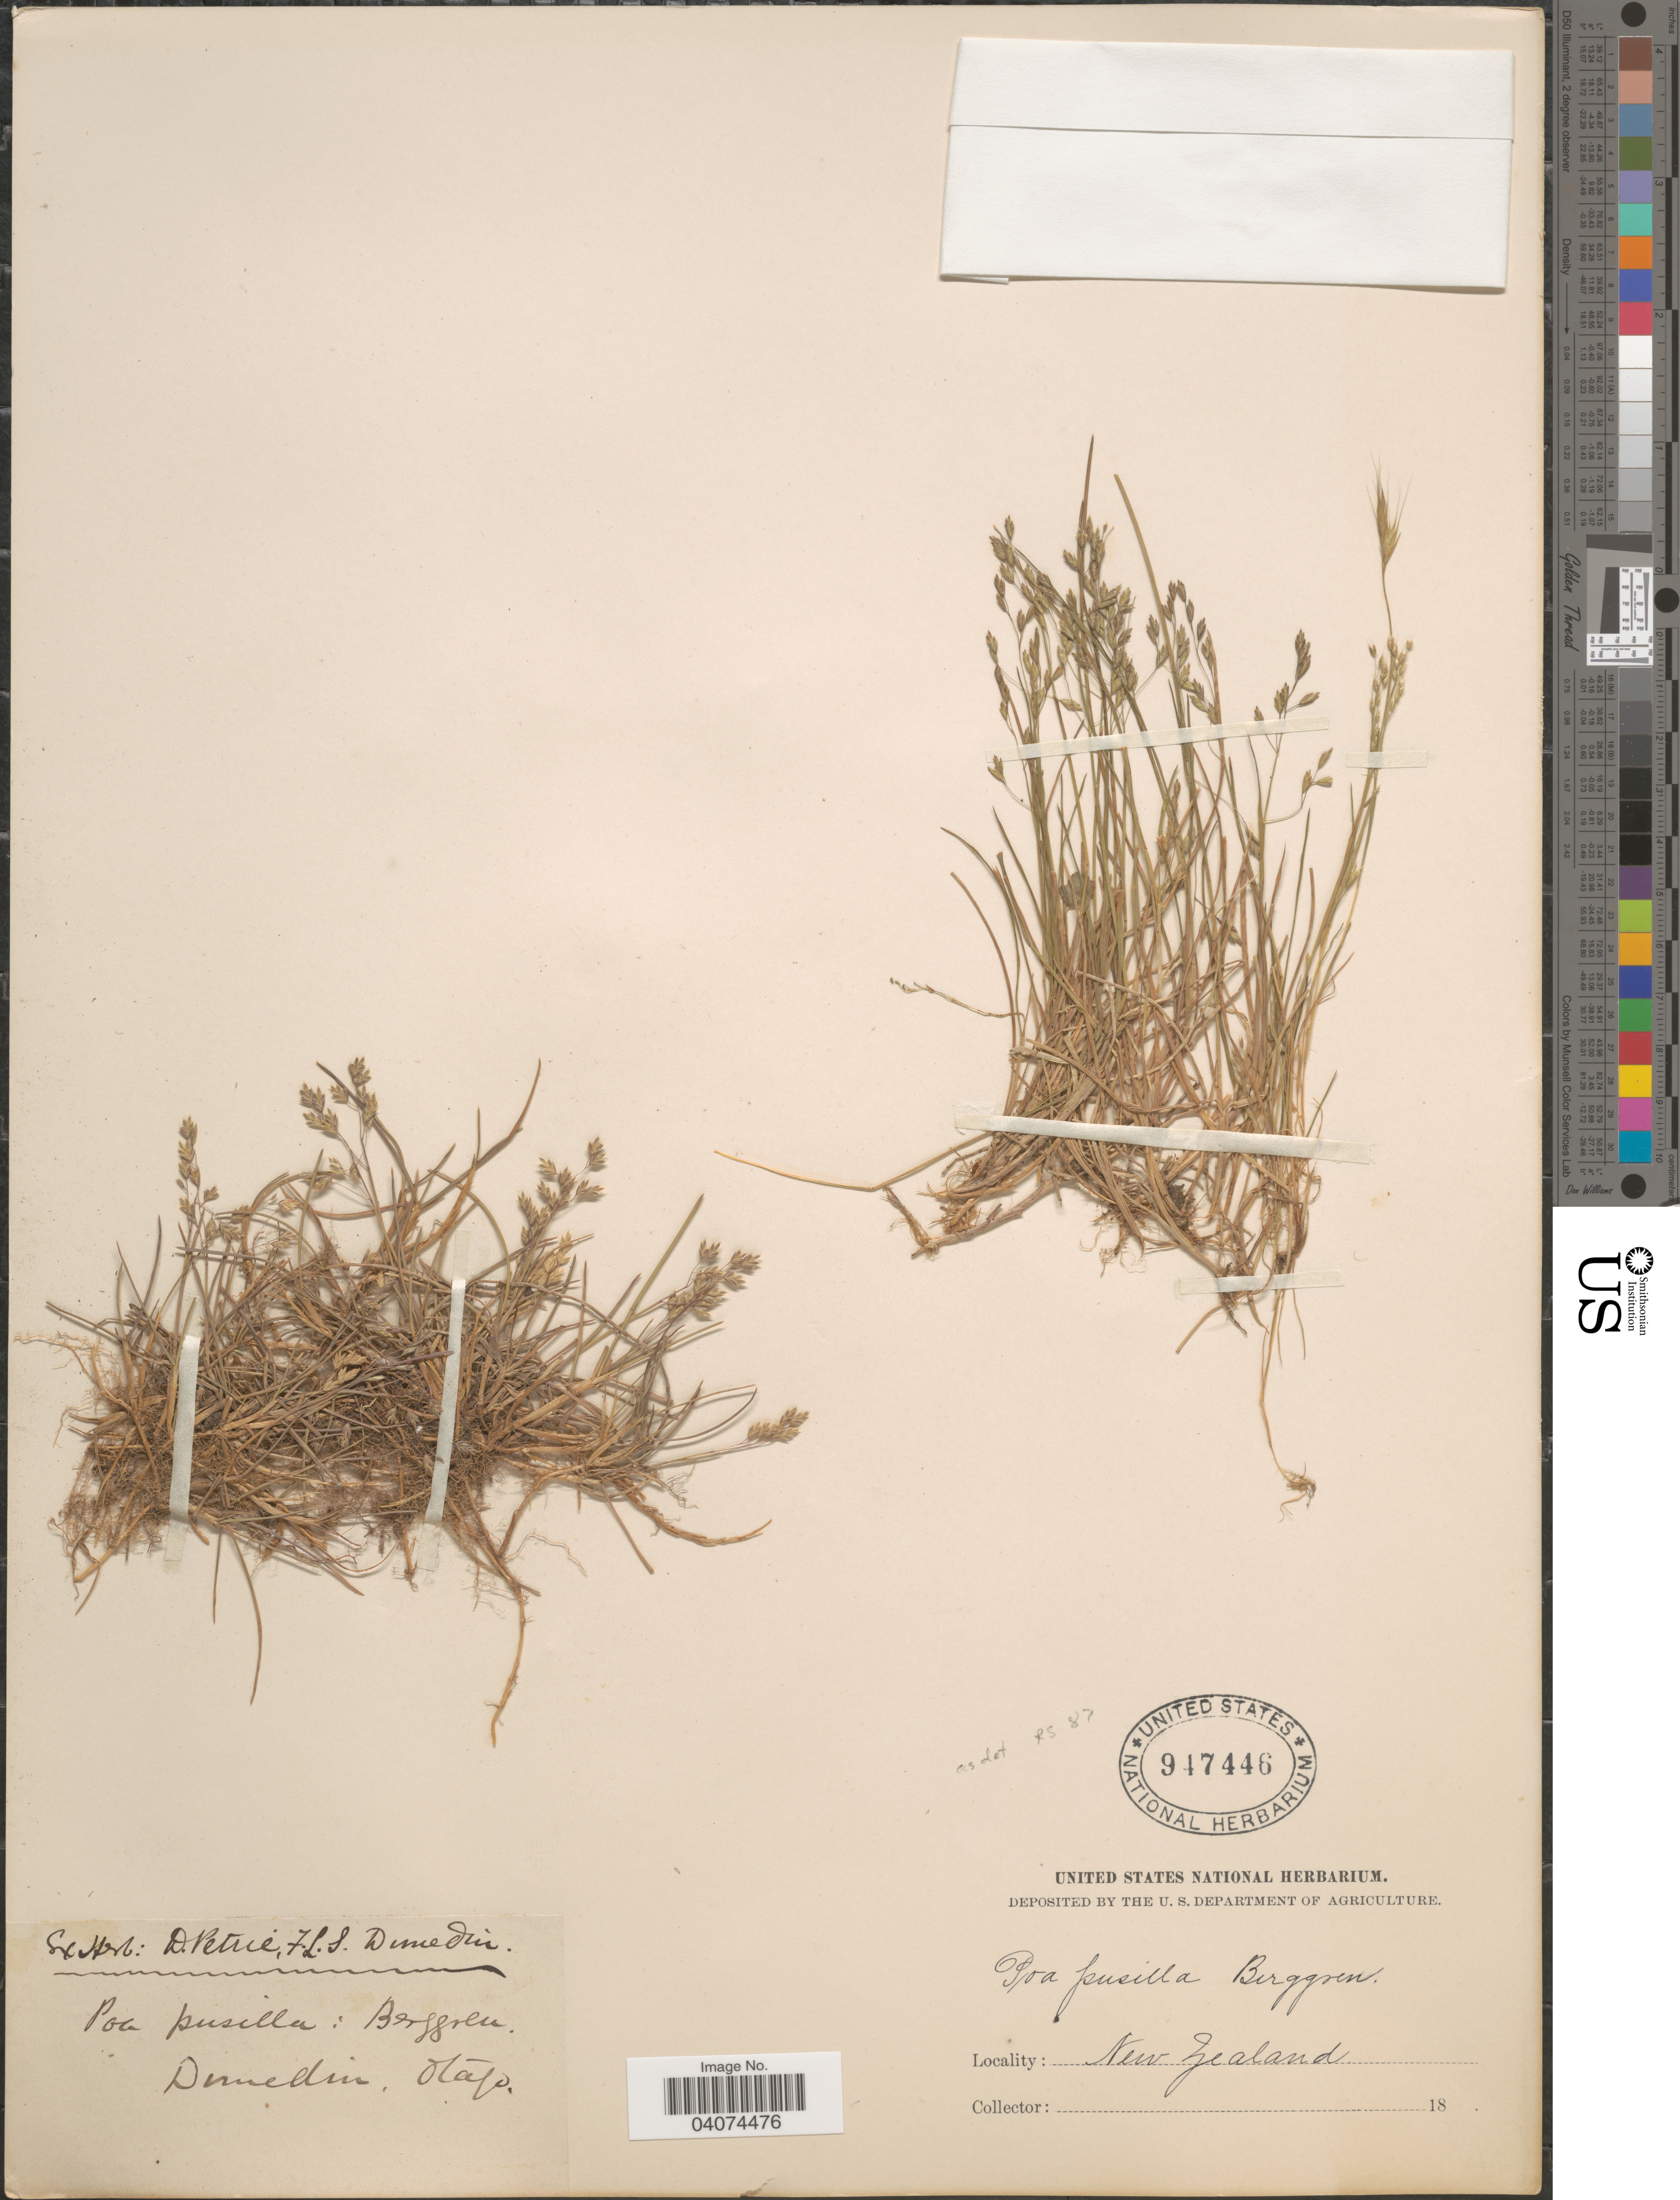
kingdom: Plantae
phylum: Tracheophyta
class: Liliopsida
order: Poales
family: Poaceae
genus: Poa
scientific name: Poa pusilla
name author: Berggr.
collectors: Ex Herb D. Petrie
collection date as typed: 18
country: New Zealand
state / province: Otago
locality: Dunedin.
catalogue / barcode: US 947446